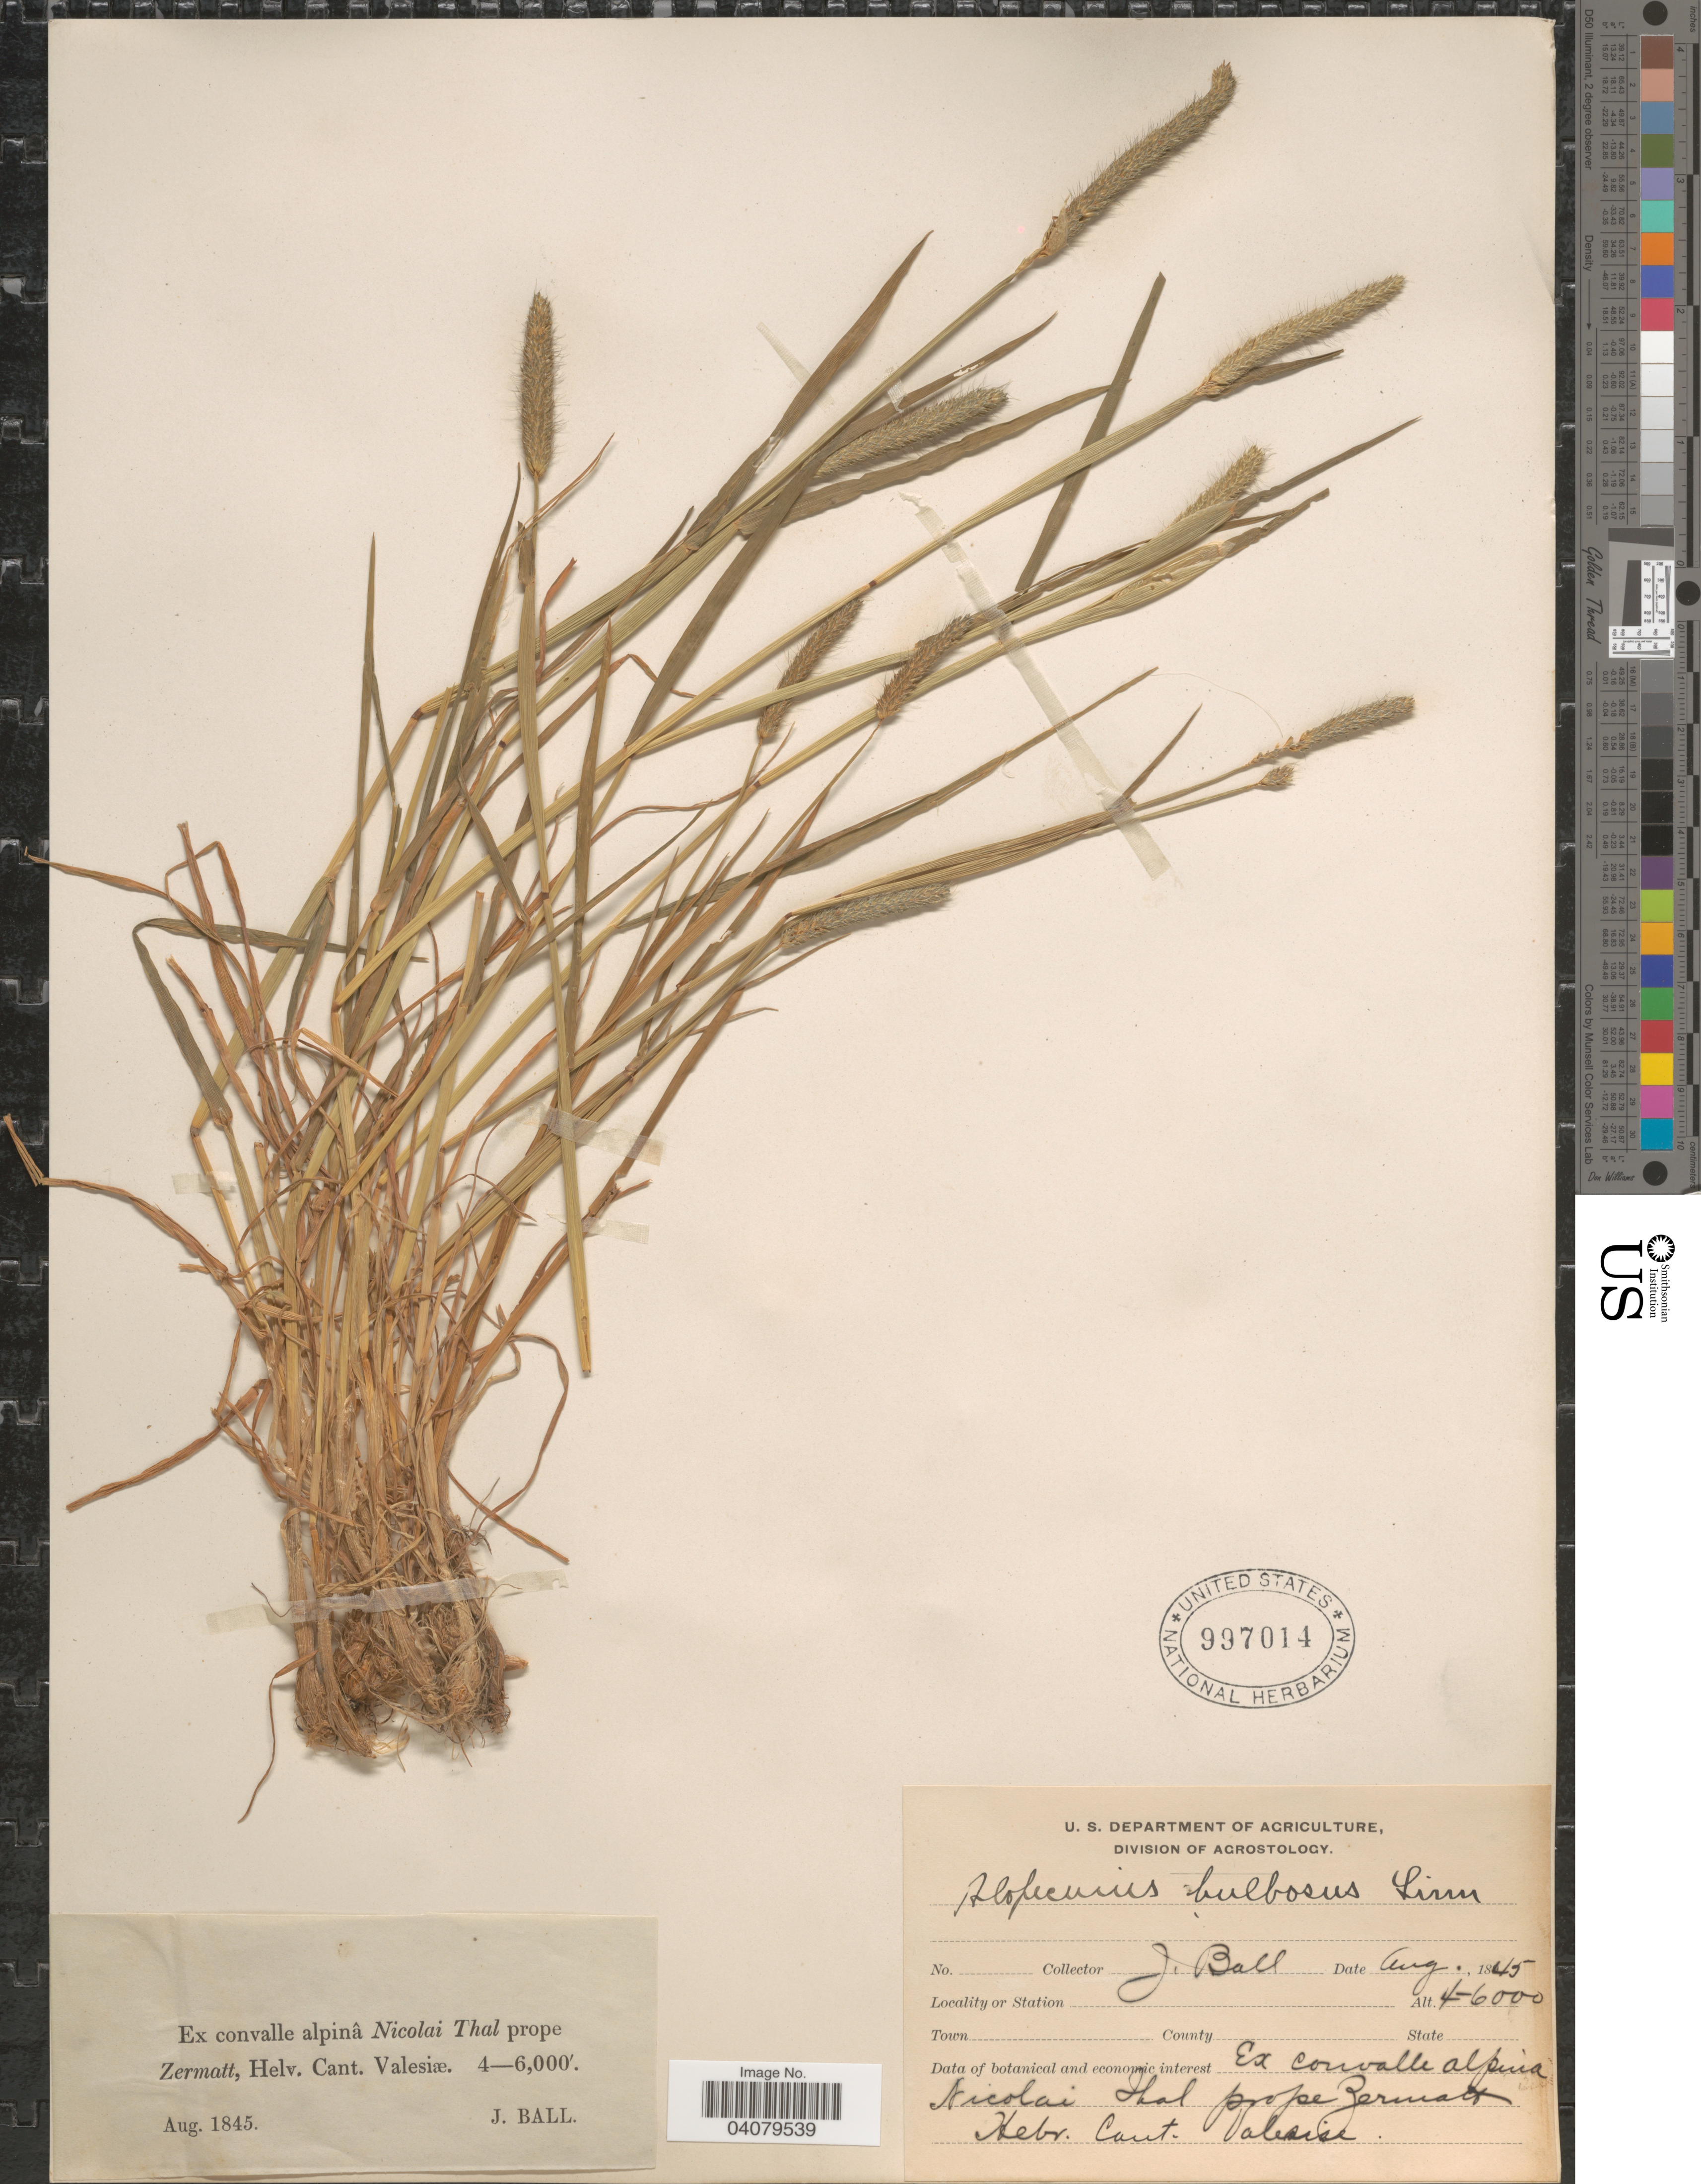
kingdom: Plantae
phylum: Tracheophyta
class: Liliopsida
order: Poales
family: Poaceae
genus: Alopecurus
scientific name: Alopecurus bulbosus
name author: Gouan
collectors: J. Ball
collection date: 1845-08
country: Switzerland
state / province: Valais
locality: Ex convalle alpinâ Nicolai Thal prope Zermatt, Helv. Cant. Valesiæ.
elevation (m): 1219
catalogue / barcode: US 997014